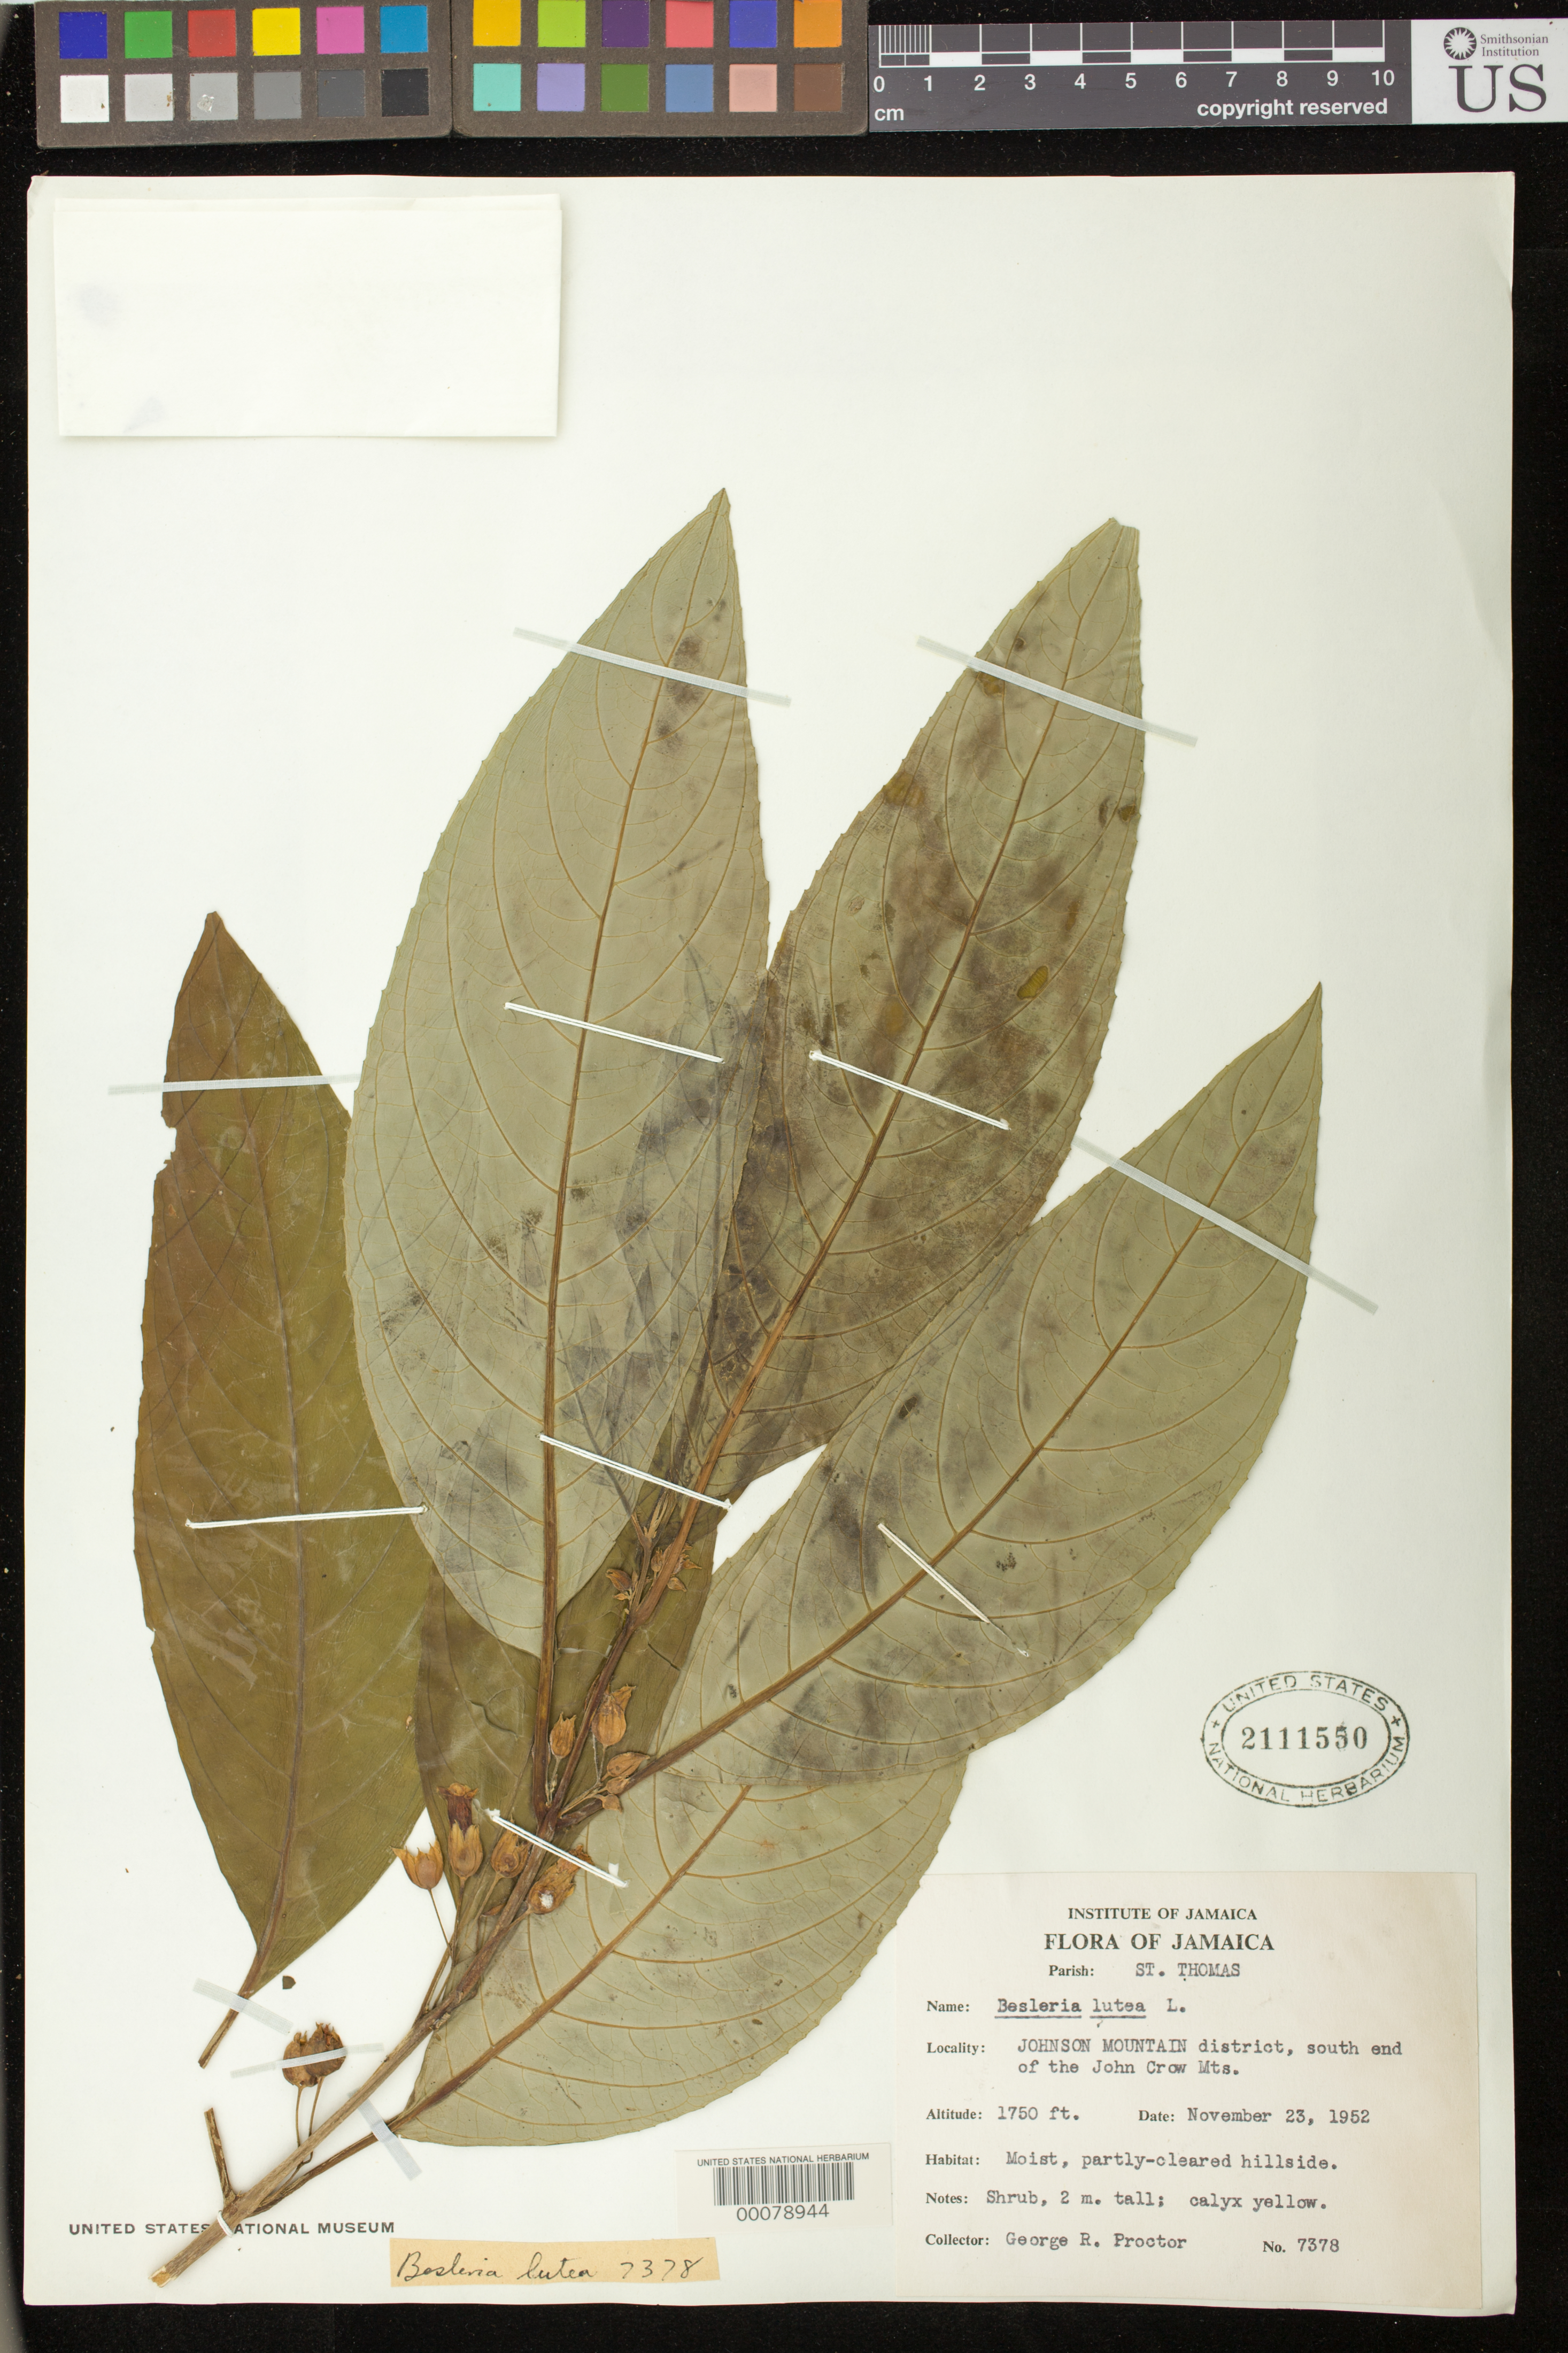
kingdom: Plantae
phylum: Tracheophyta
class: Magnoliopsida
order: Lamiales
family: Gesneriaceae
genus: Besleria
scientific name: Besleria lutea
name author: L.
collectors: G. R. Proctor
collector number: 7378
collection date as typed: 23 Nov 1952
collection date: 1952-11-23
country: Jamaica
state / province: Saint Thomas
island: Jamaica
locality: Johnson Mountain District, south end of the John Crow Mts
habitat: Moist, partly-cleared hillside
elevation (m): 533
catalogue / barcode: US 2111550